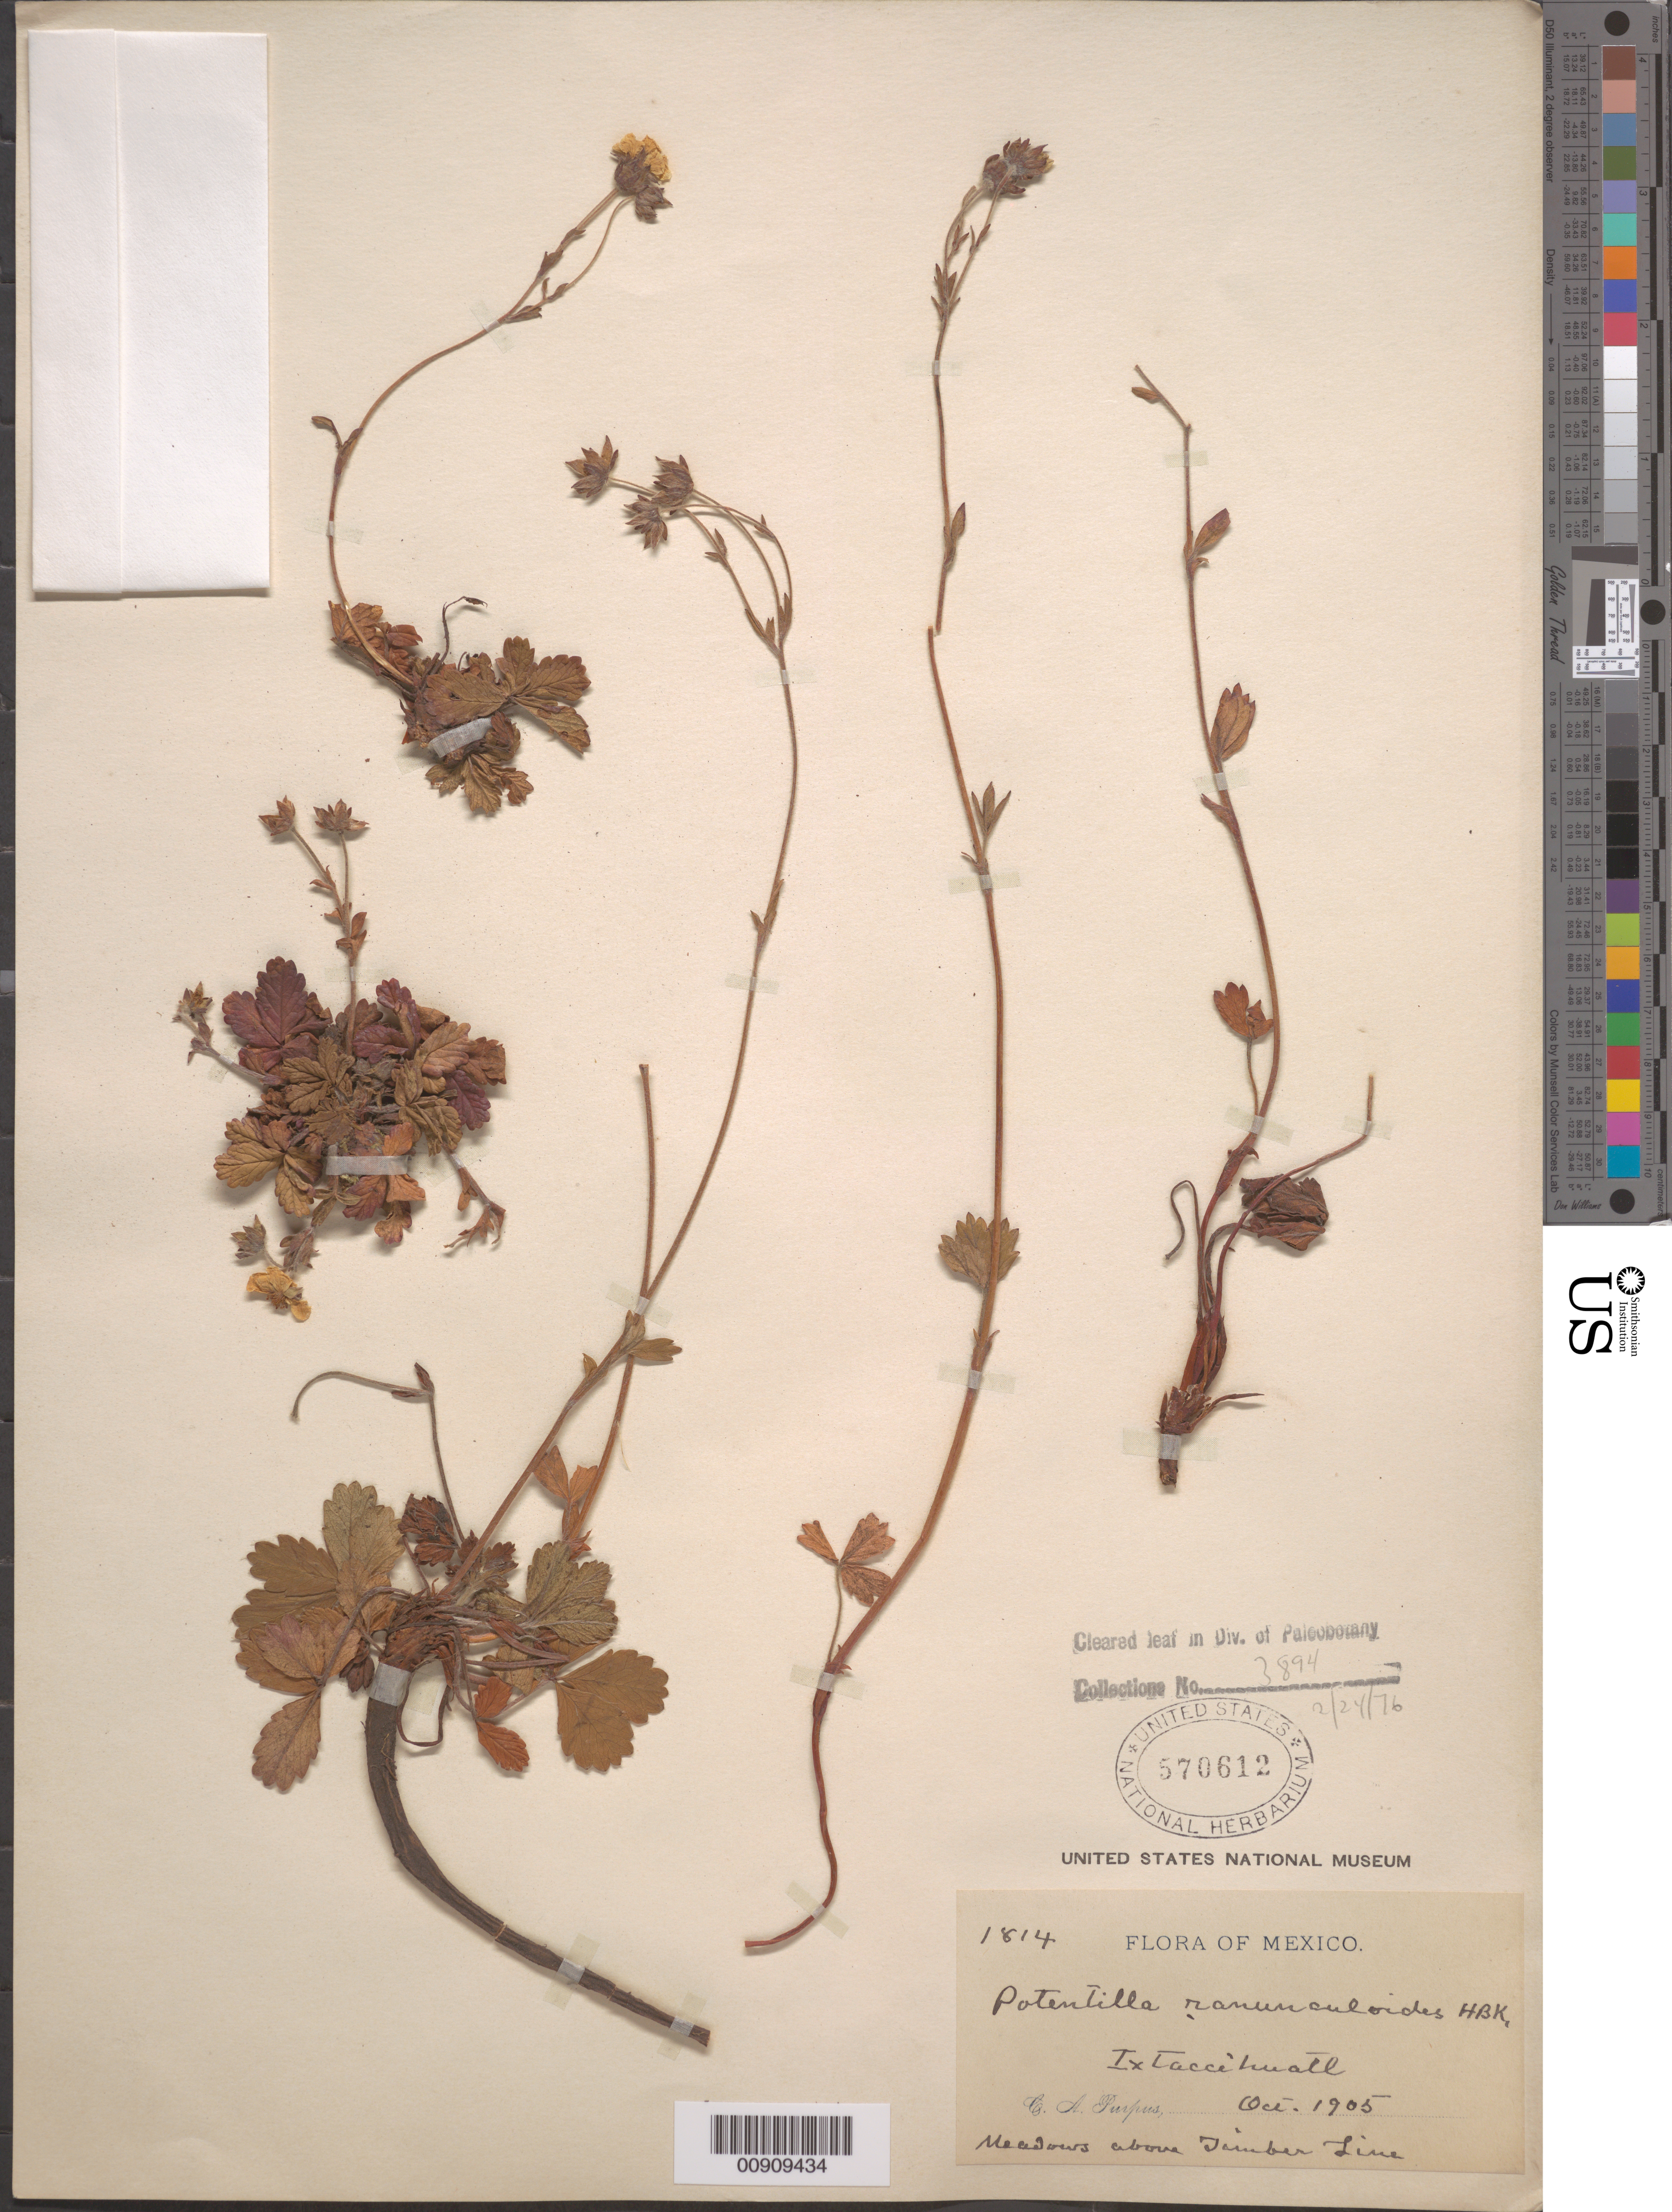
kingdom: Plantae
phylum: Tracheophyta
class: Magnoliopsida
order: Rosales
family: Rosaceae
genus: Potentilla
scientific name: Potentilla ranunculoides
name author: Humb. & Bonpl. ex Nestl.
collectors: C. A. Purpus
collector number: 1814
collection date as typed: Oct 1905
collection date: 1905-10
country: Mexico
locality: Ixtaccihuatl.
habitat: Meadows above timber line.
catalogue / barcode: US 570612